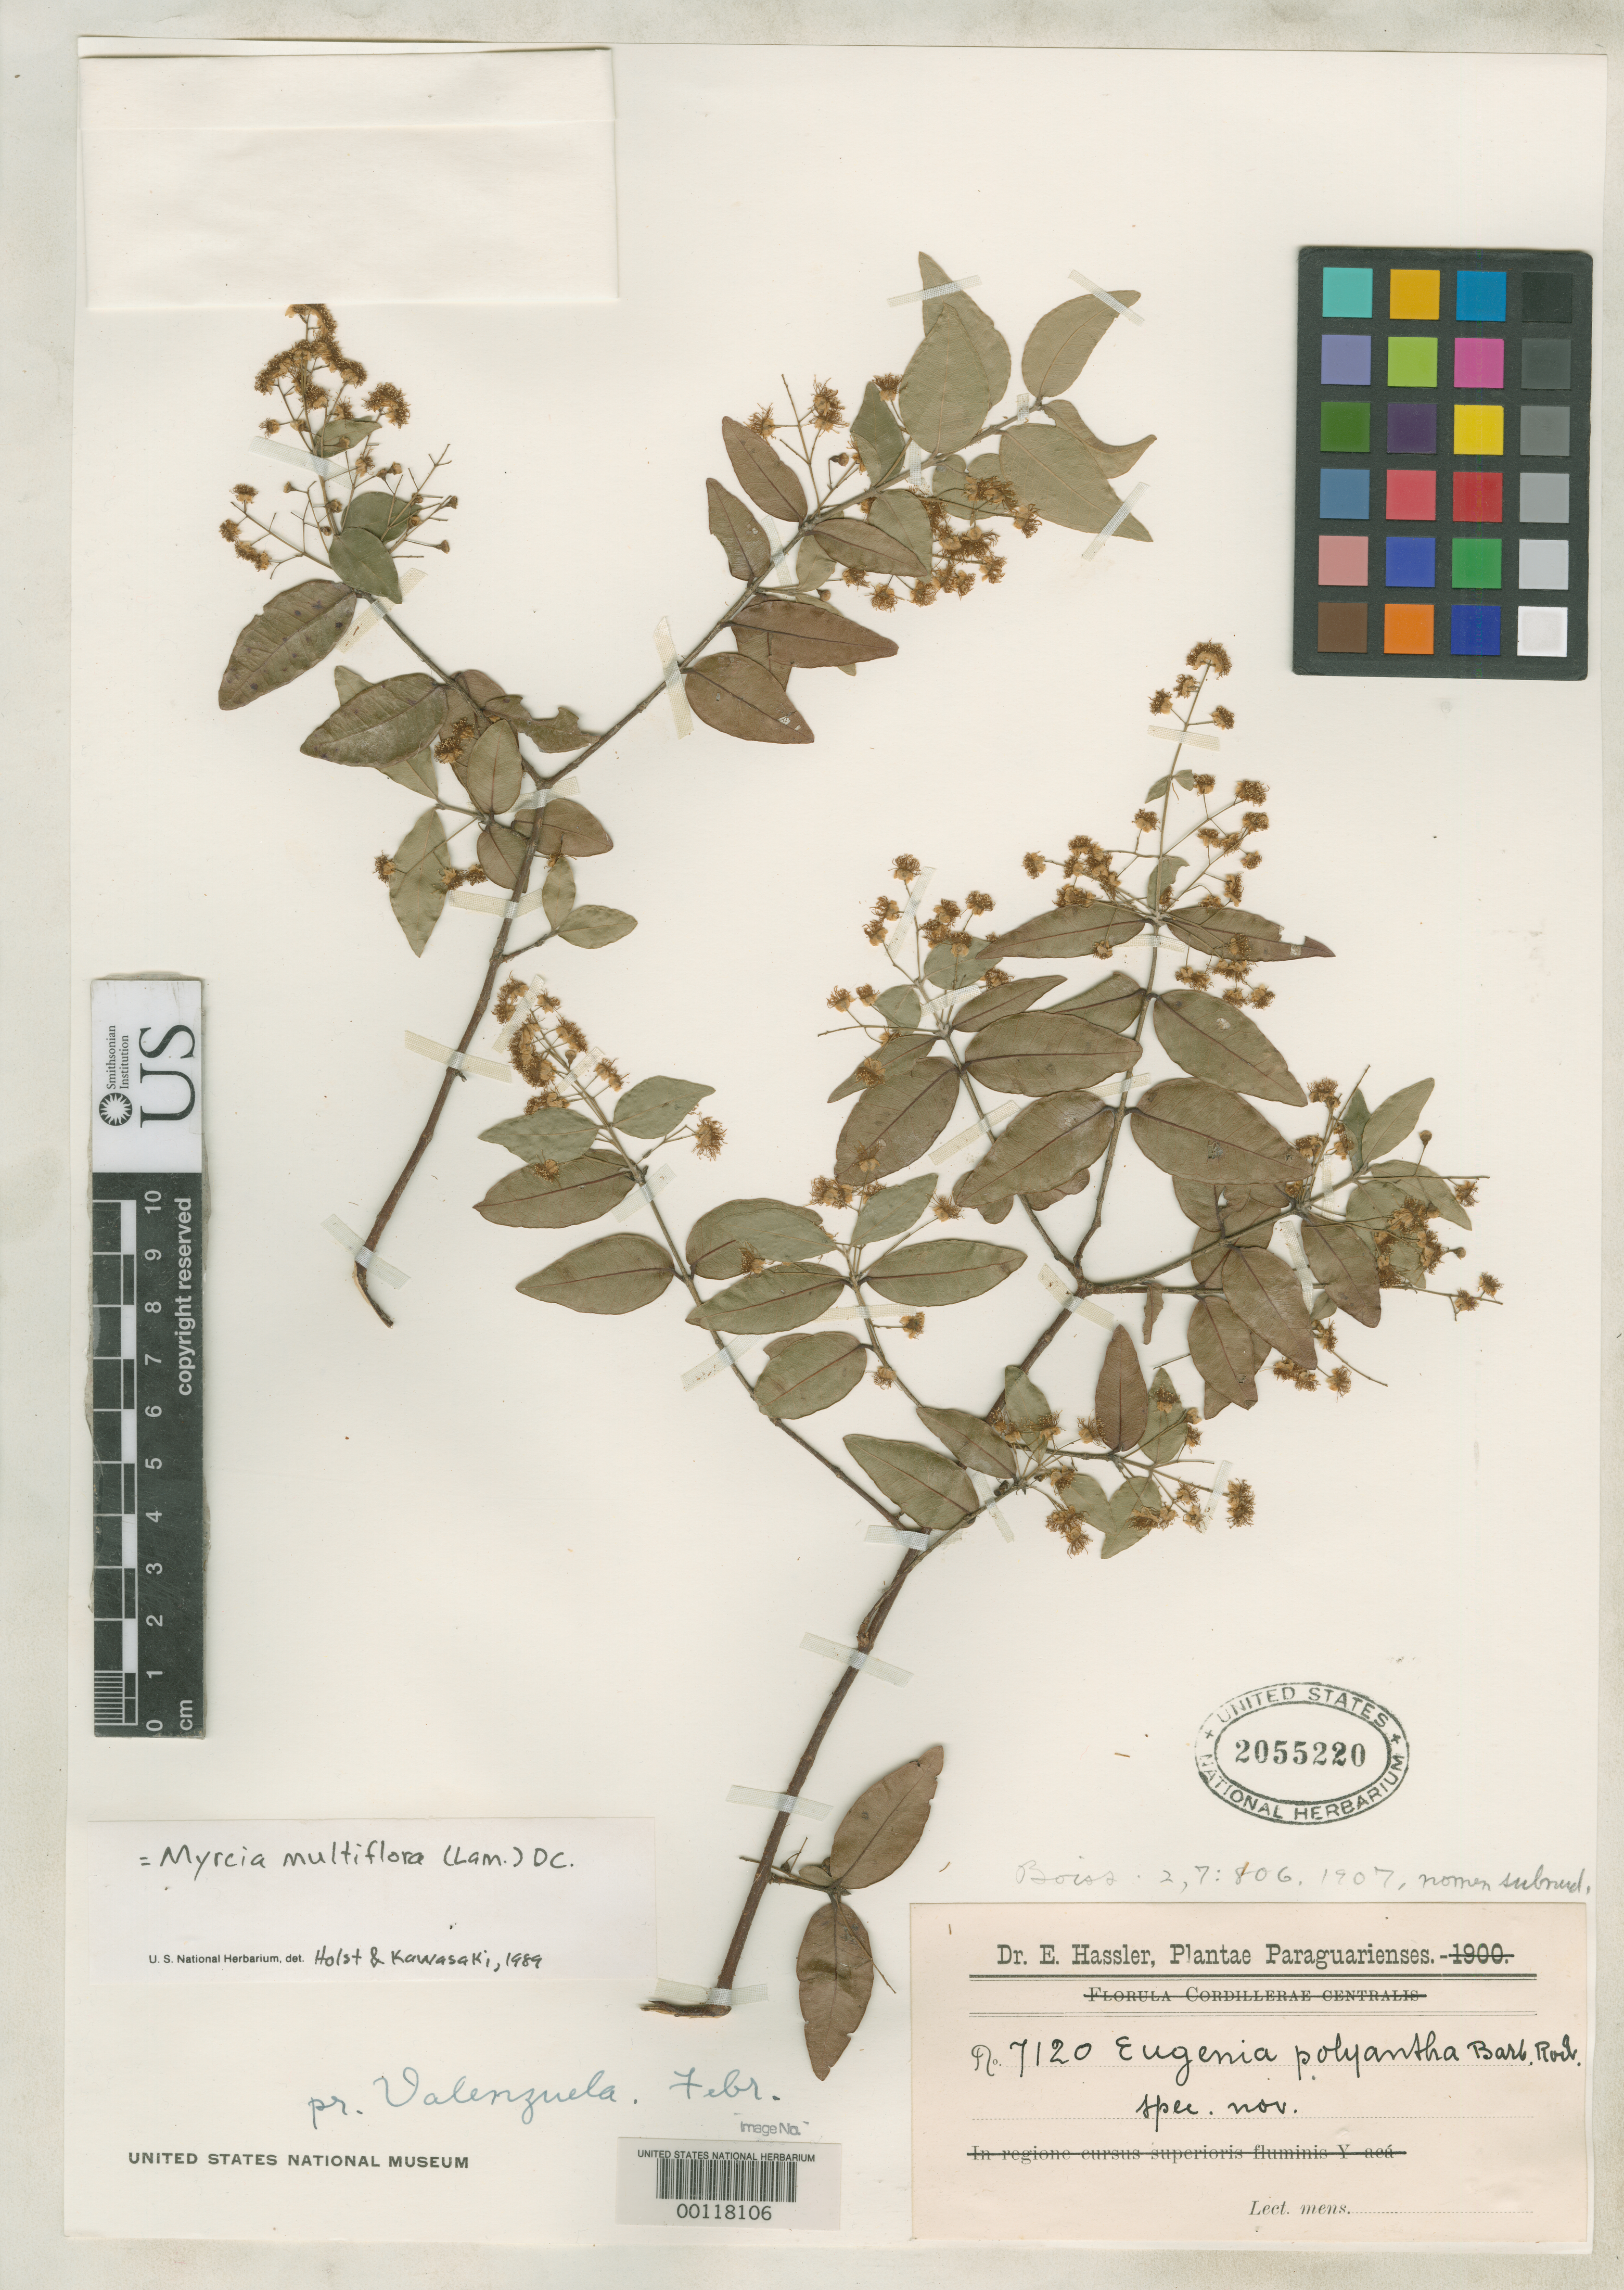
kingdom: Plantae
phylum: Tracheophyta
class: Magnoliopsida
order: Myrtales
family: Myrtaceae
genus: Eugenia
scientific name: Eugenia polyantha Barb. Rodr. nom. nud.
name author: Barb. Rodr.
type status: Isotype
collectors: E. Hassler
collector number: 7120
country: Paraguay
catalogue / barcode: US 2055220